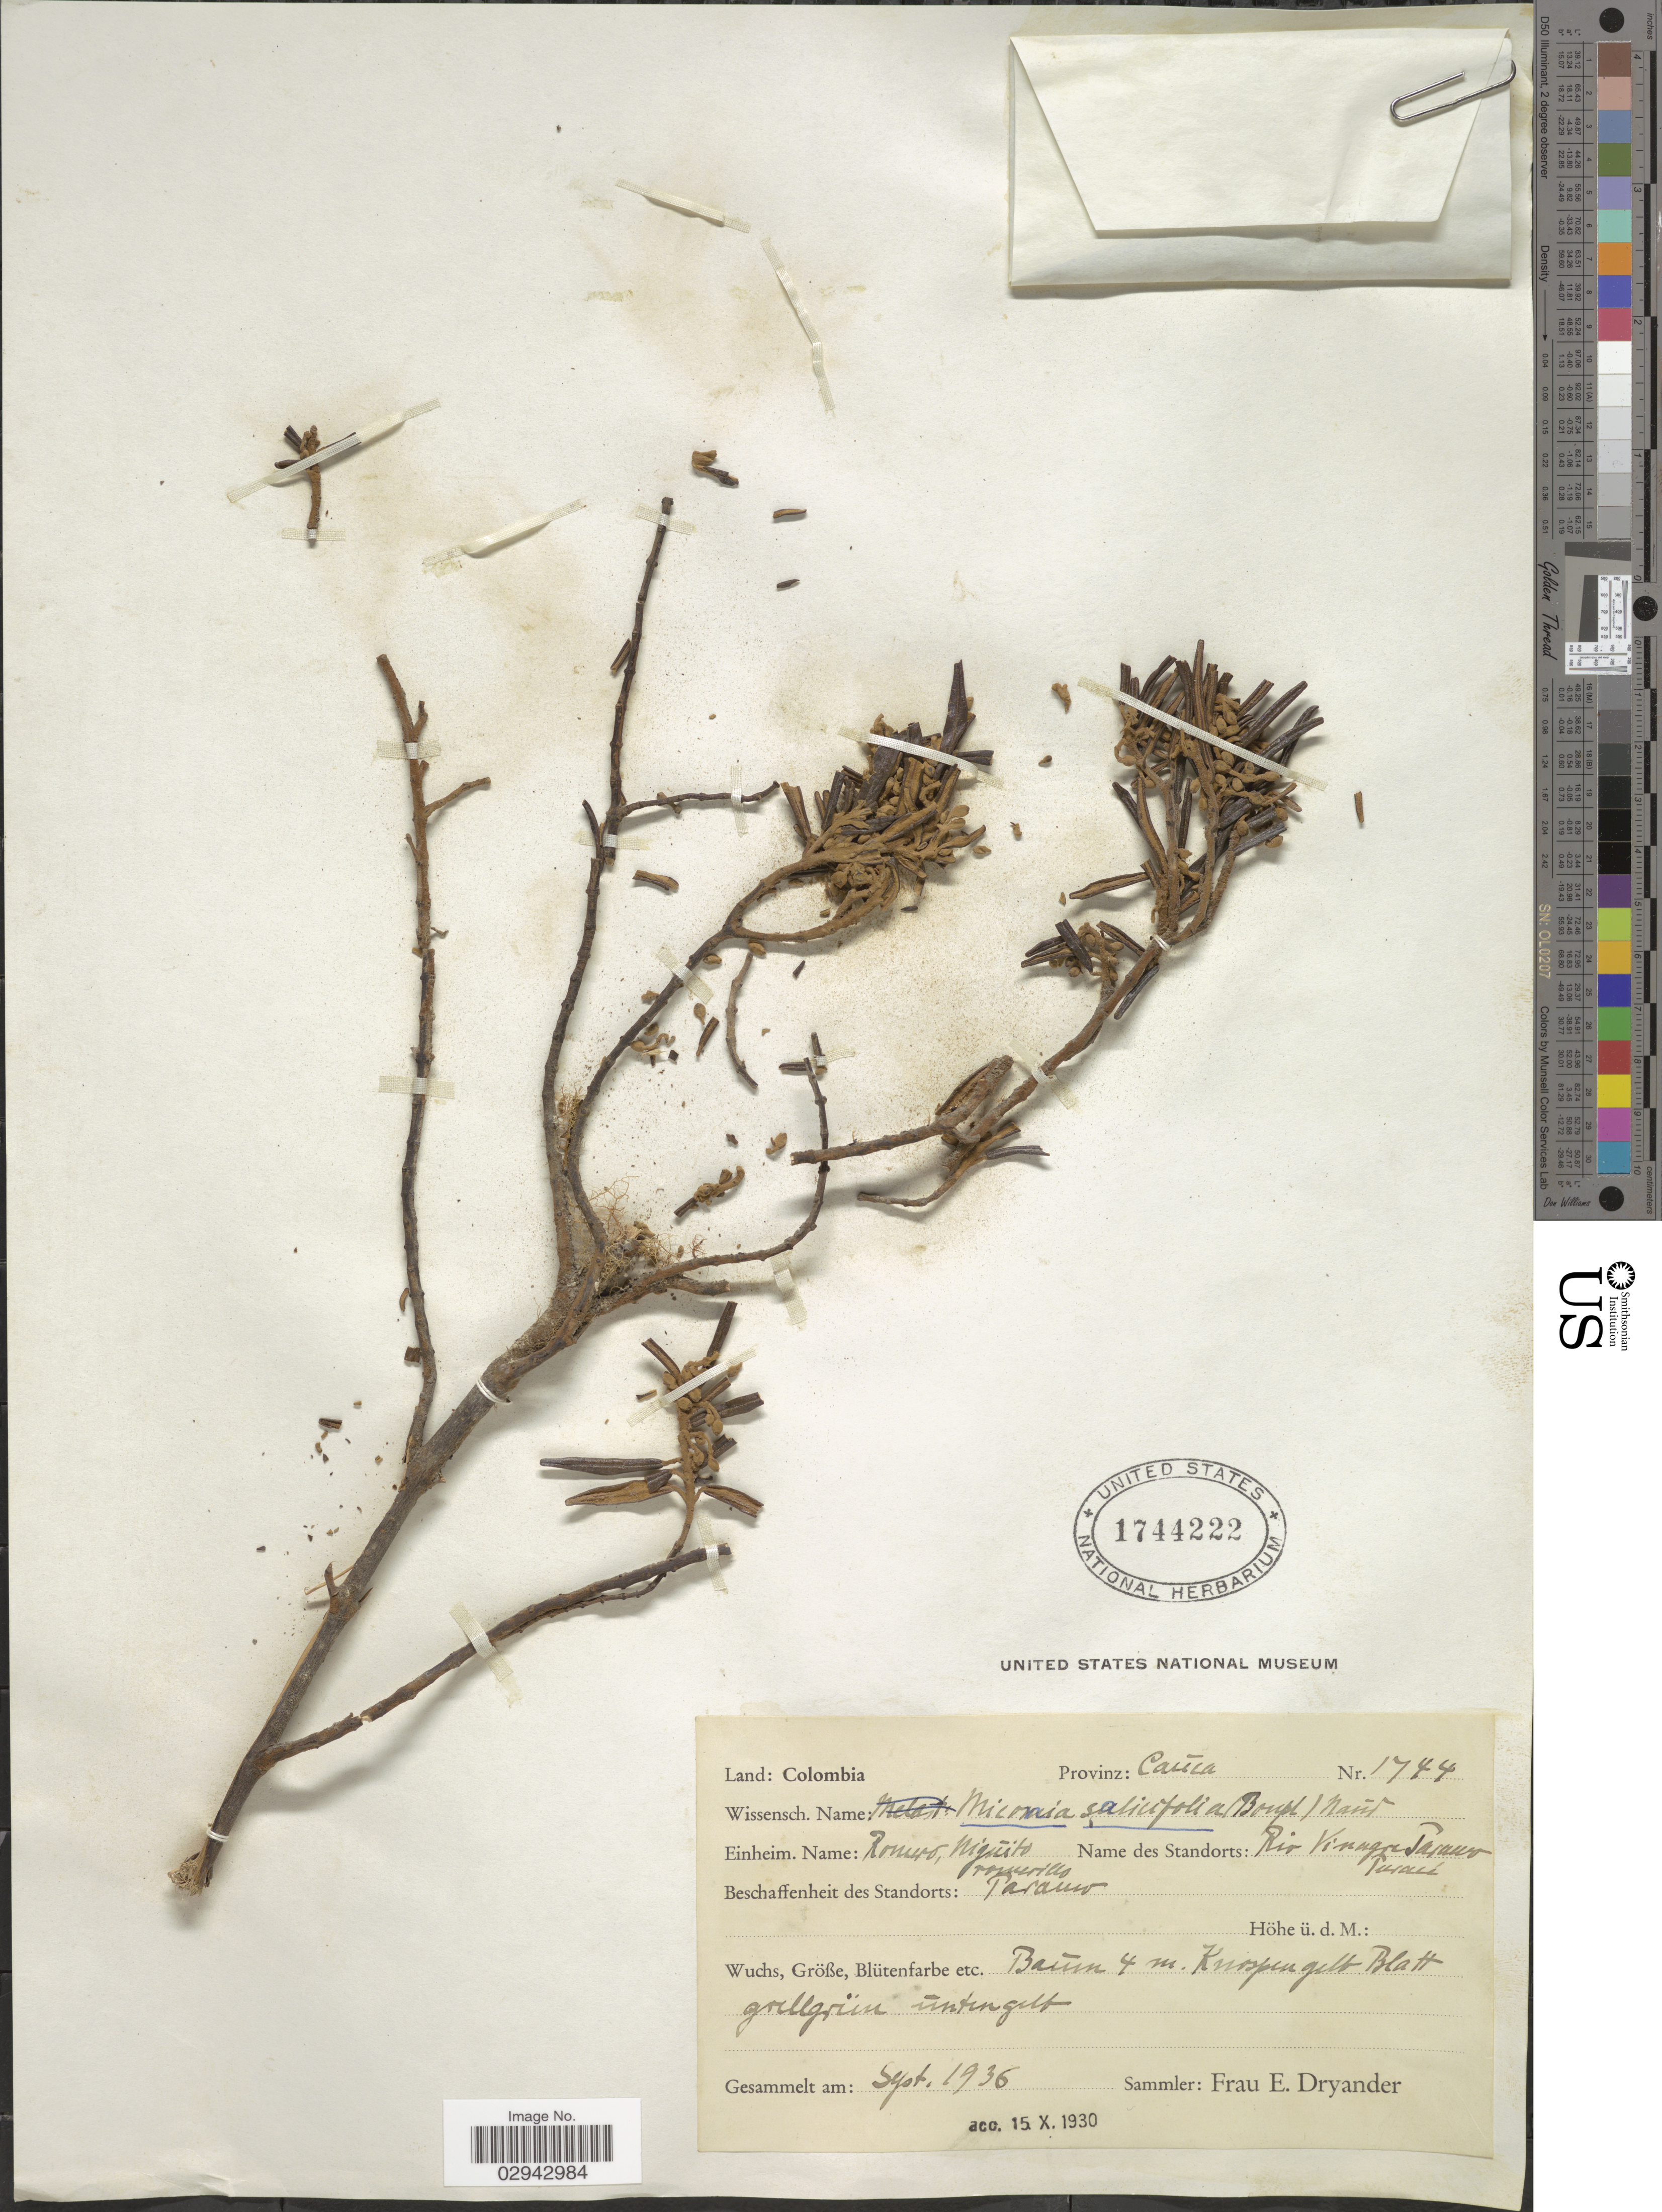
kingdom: Plantae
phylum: Tracheophyta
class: Magnoliopsida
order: Myrtales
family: Melastomataceae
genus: Miconia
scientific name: Miconia salicifolia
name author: (Bonpl.) Naudin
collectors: F. Dryander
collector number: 1744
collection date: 1936-09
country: Colombia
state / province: Cauca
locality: Rio Vinagre Paramo. Puracé. Paramo.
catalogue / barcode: US 1744222